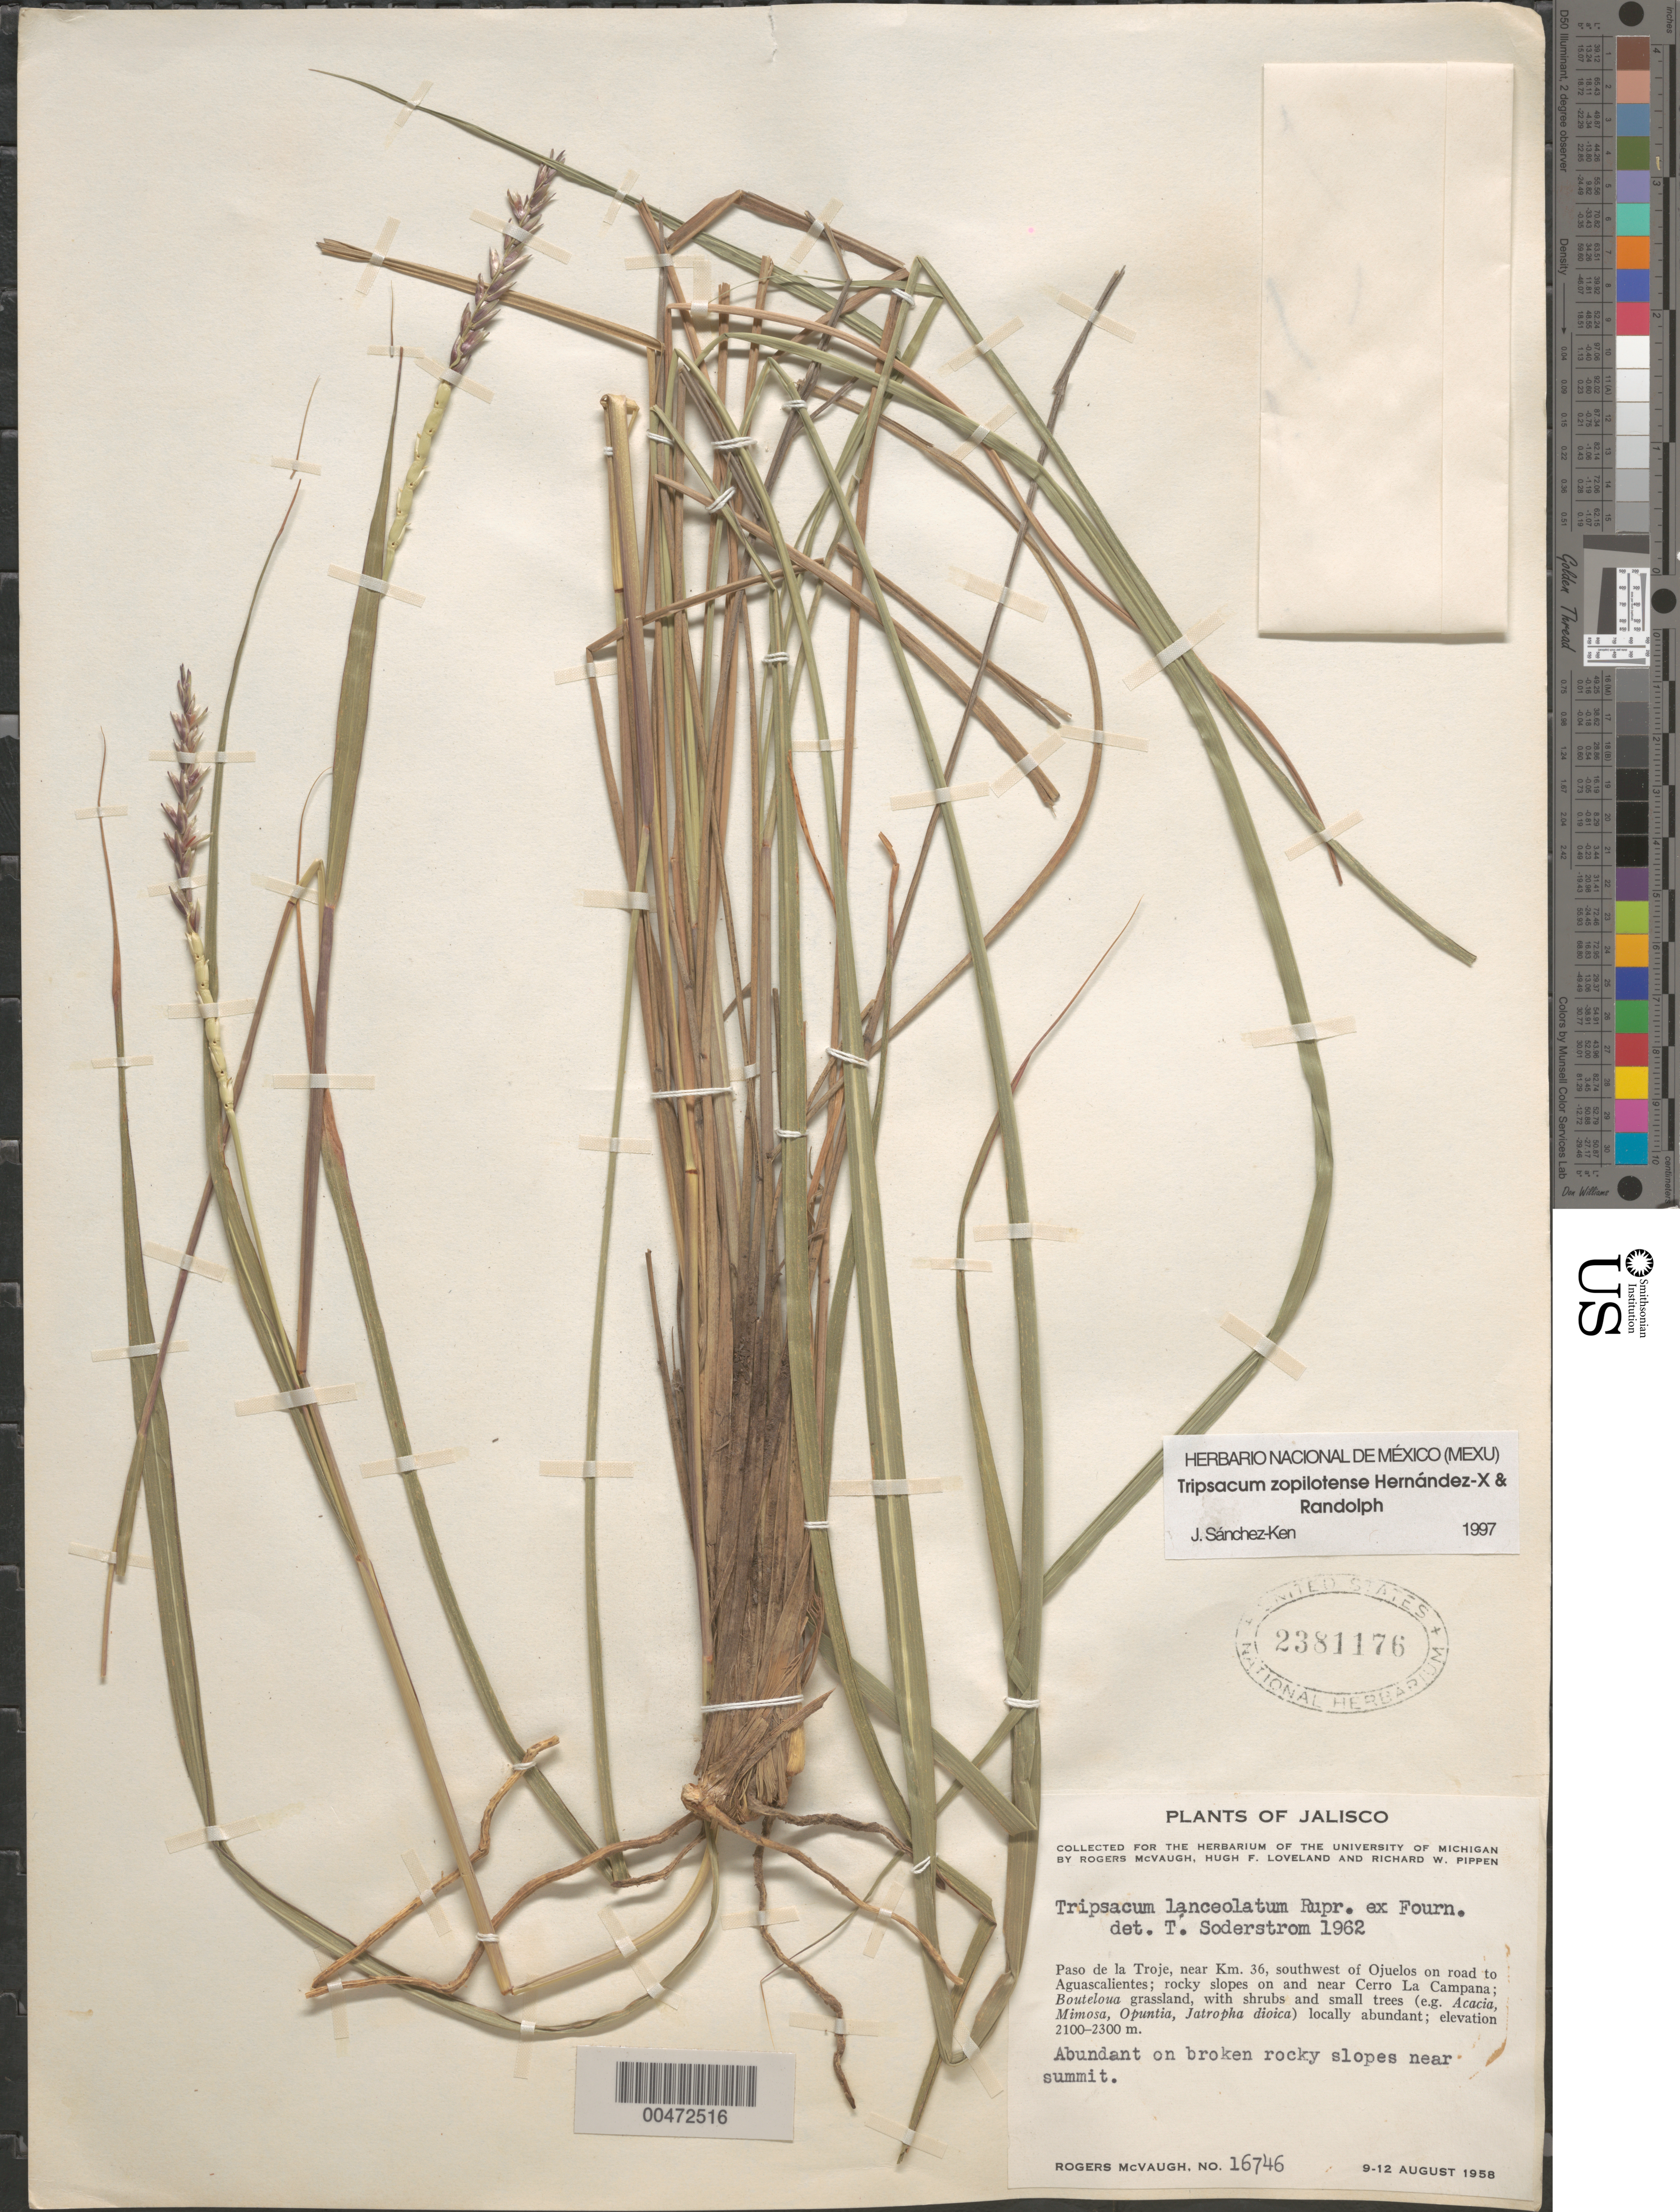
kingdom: Plantae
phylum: Tracheophyta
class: Liliopsida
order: Poales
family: Poaceae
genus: Tripsacum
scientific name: Tripsacum zapolitense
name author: Hern.-Xol. & Randolph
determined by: Sánchez-Ken, J. G.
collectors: R. McVaugh, H. Loveland & R. W. Pippen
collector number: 16746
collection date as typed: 9 Aug 1958 to 12 Aug 1958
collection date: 1958-08-09/1958-08-12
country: Mexico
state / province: Jalisco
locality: Paso de la Troje, near Km 36, SW of Ojuelos on rd to Aguascalientes, on & near Cerro La Campana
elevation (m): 2100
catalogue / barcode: US 2381176